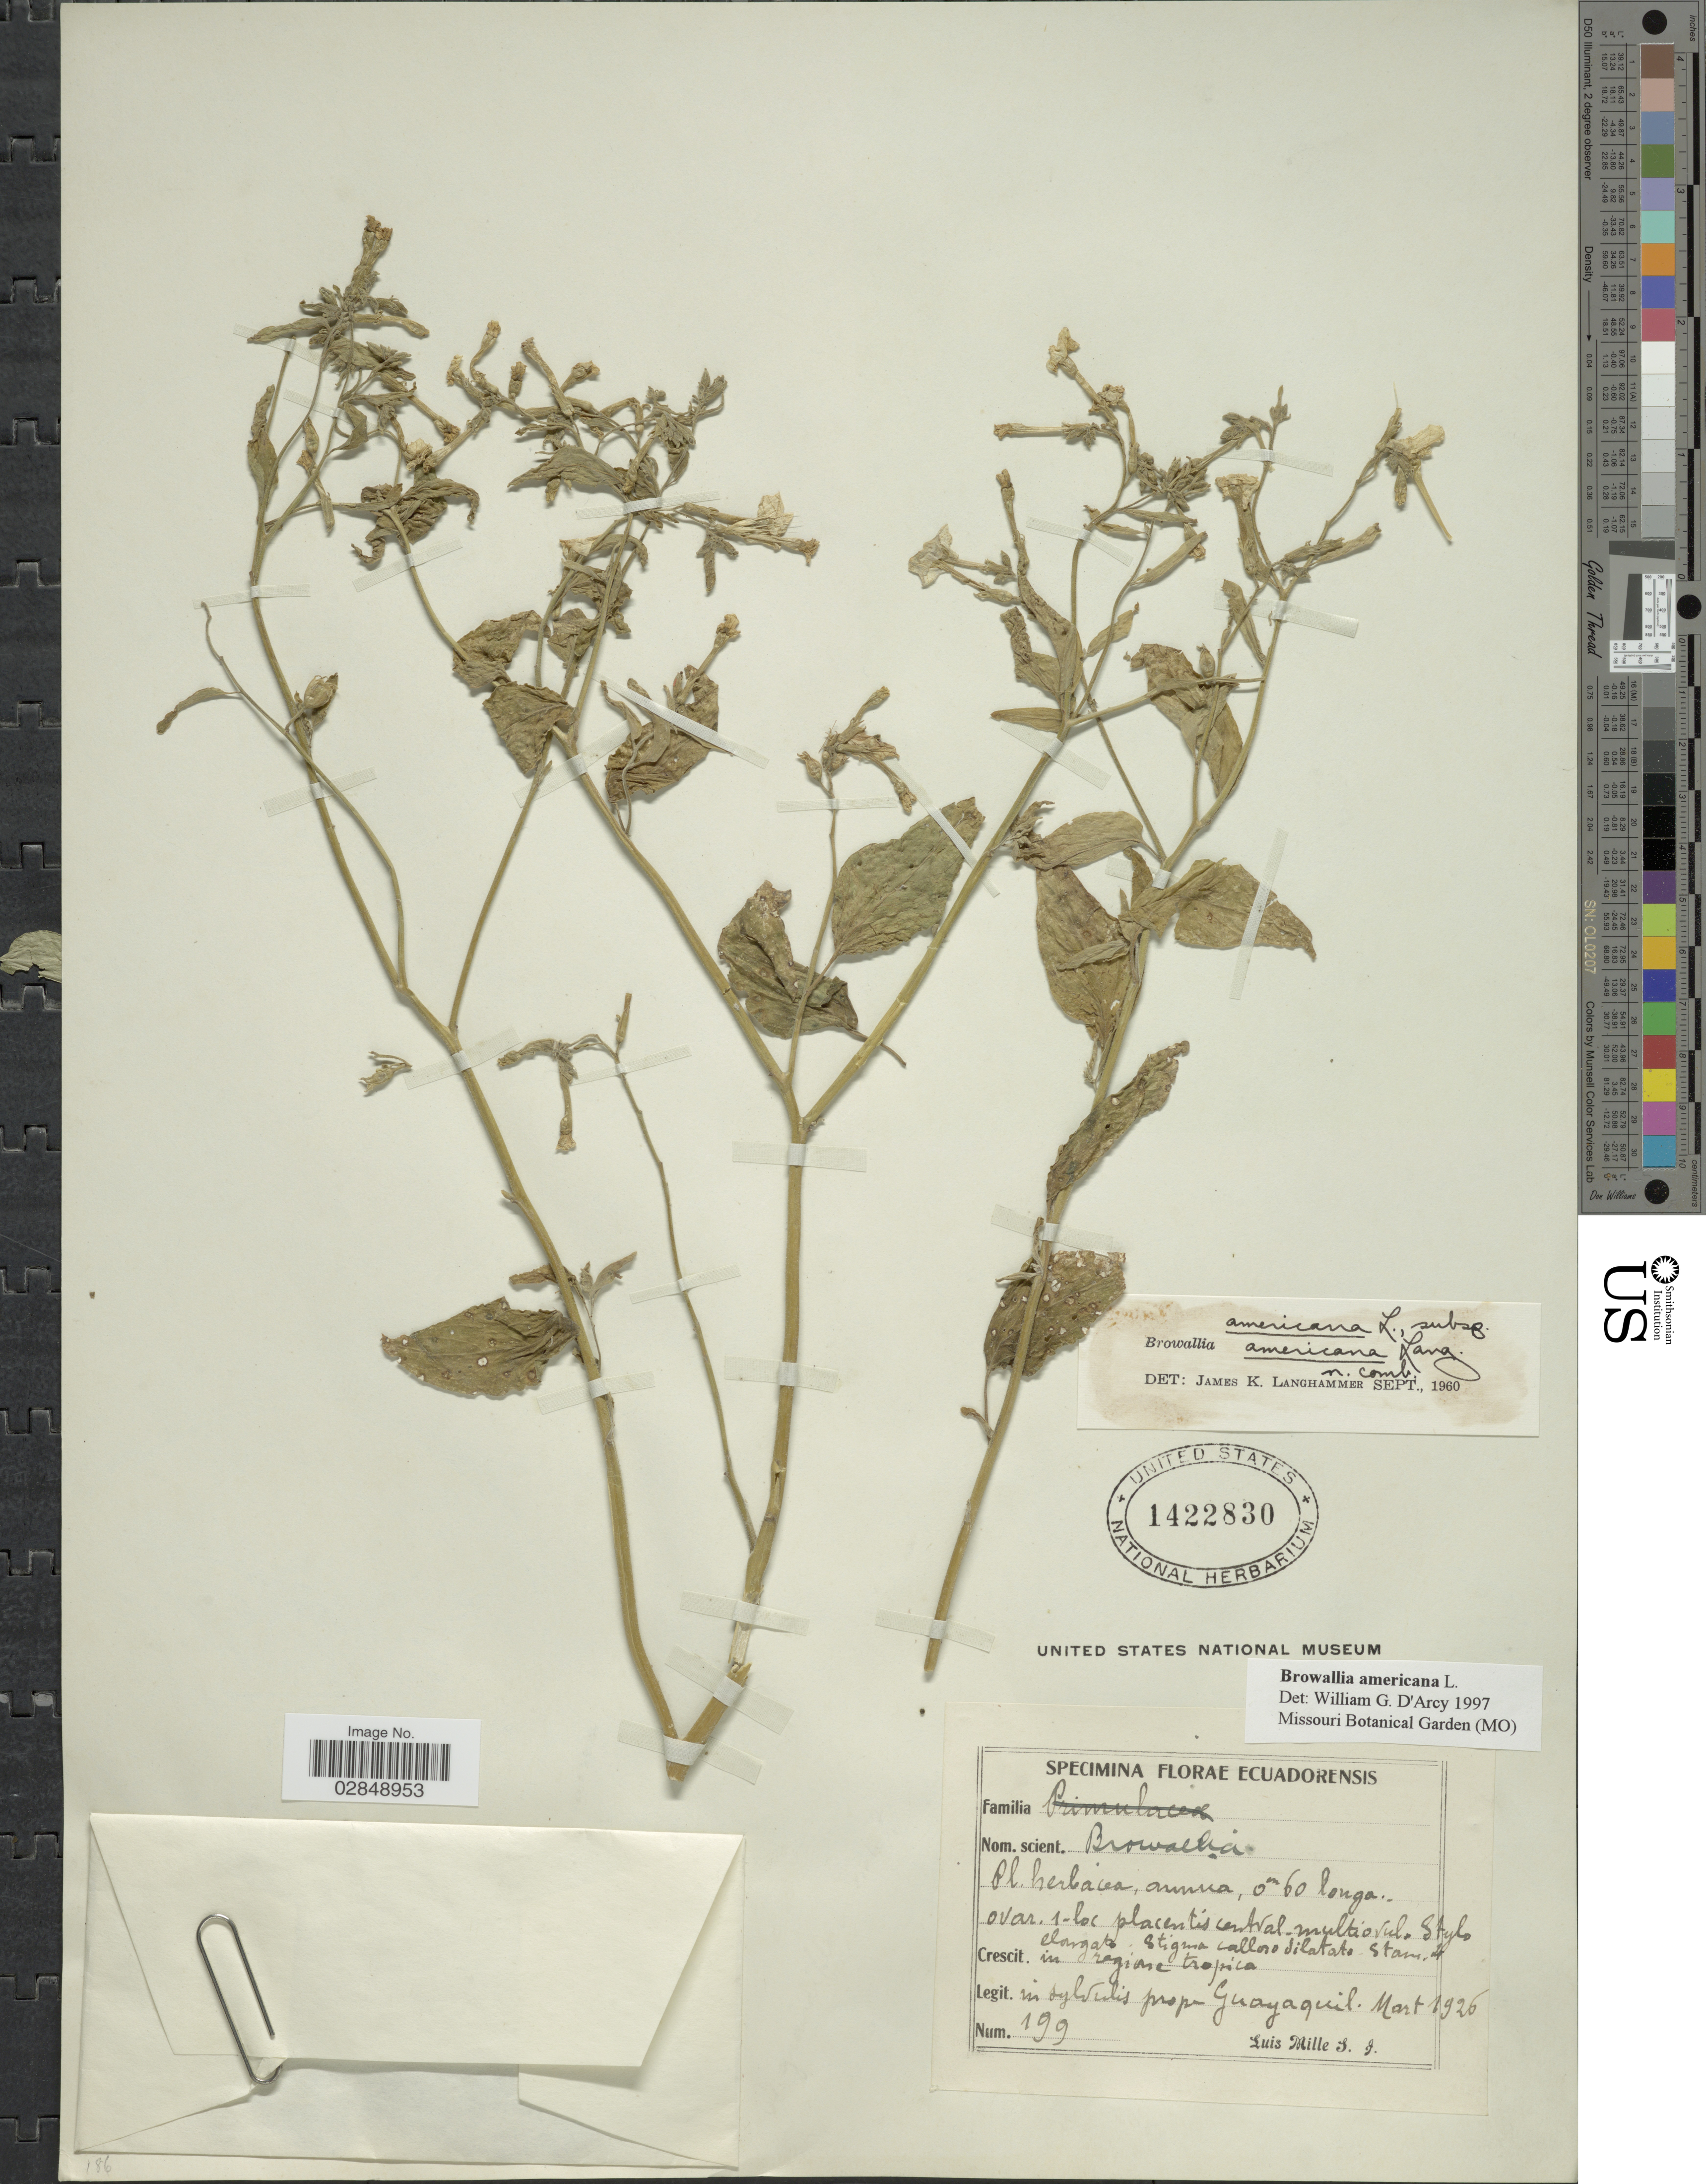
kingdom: Plantae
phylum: Tracheophyta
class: Magnoliopsida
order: Solanales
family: Solanaceae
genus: Browallia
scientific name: Browallia americana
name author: L.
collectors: L. Mille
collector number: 199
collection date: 1926-03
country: Ecuador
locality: Prope Guayaquil.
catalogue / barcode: US 1422830